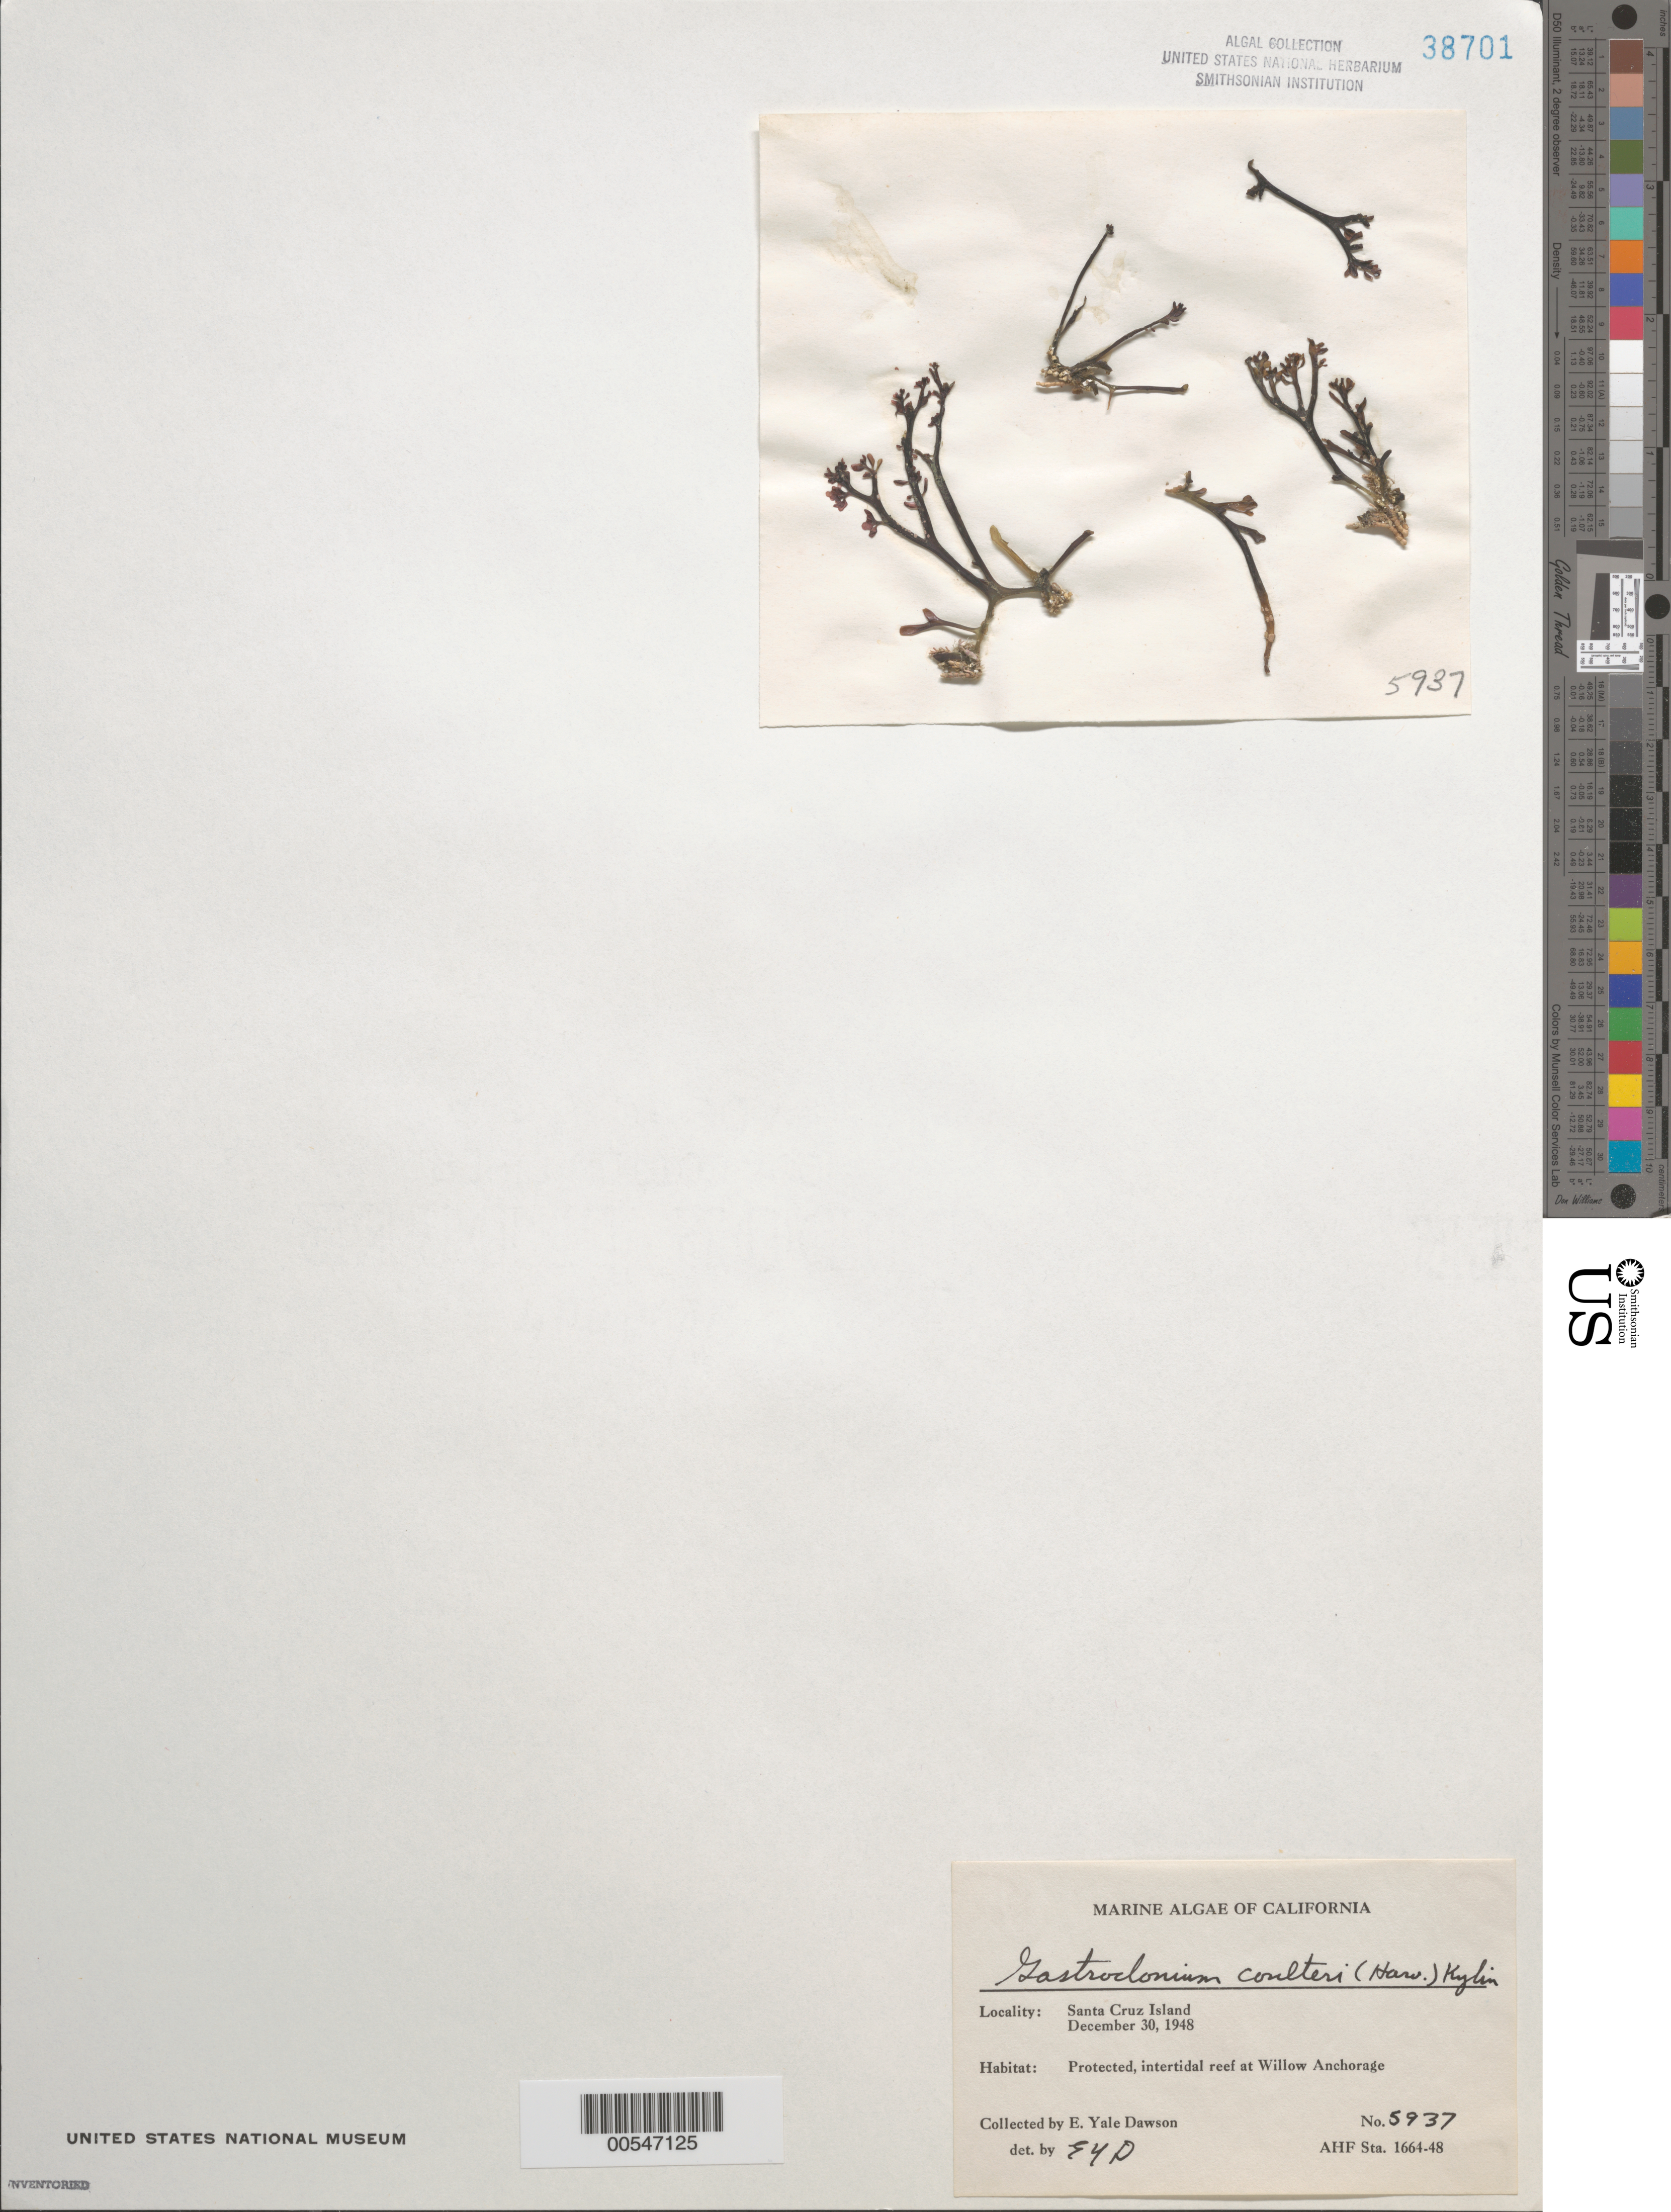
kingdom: Plantae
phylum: Rhodophyta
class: Florideophyceae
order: Rhodymeniales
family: Champiaceae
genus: Neogastroclonium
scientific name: Neogastroclonium subarticulatum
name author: (Turner) L. Le Gall et al.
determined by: Algae name updating Project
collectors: E. Y. Dawson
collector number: EYD 5937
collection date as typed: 30 Dec 1948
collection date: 1948-12-30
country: United States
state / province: California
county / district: Santa Barbara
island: Santa Cruz Island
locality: Willows Anchorage Reef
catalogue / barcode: US 38701